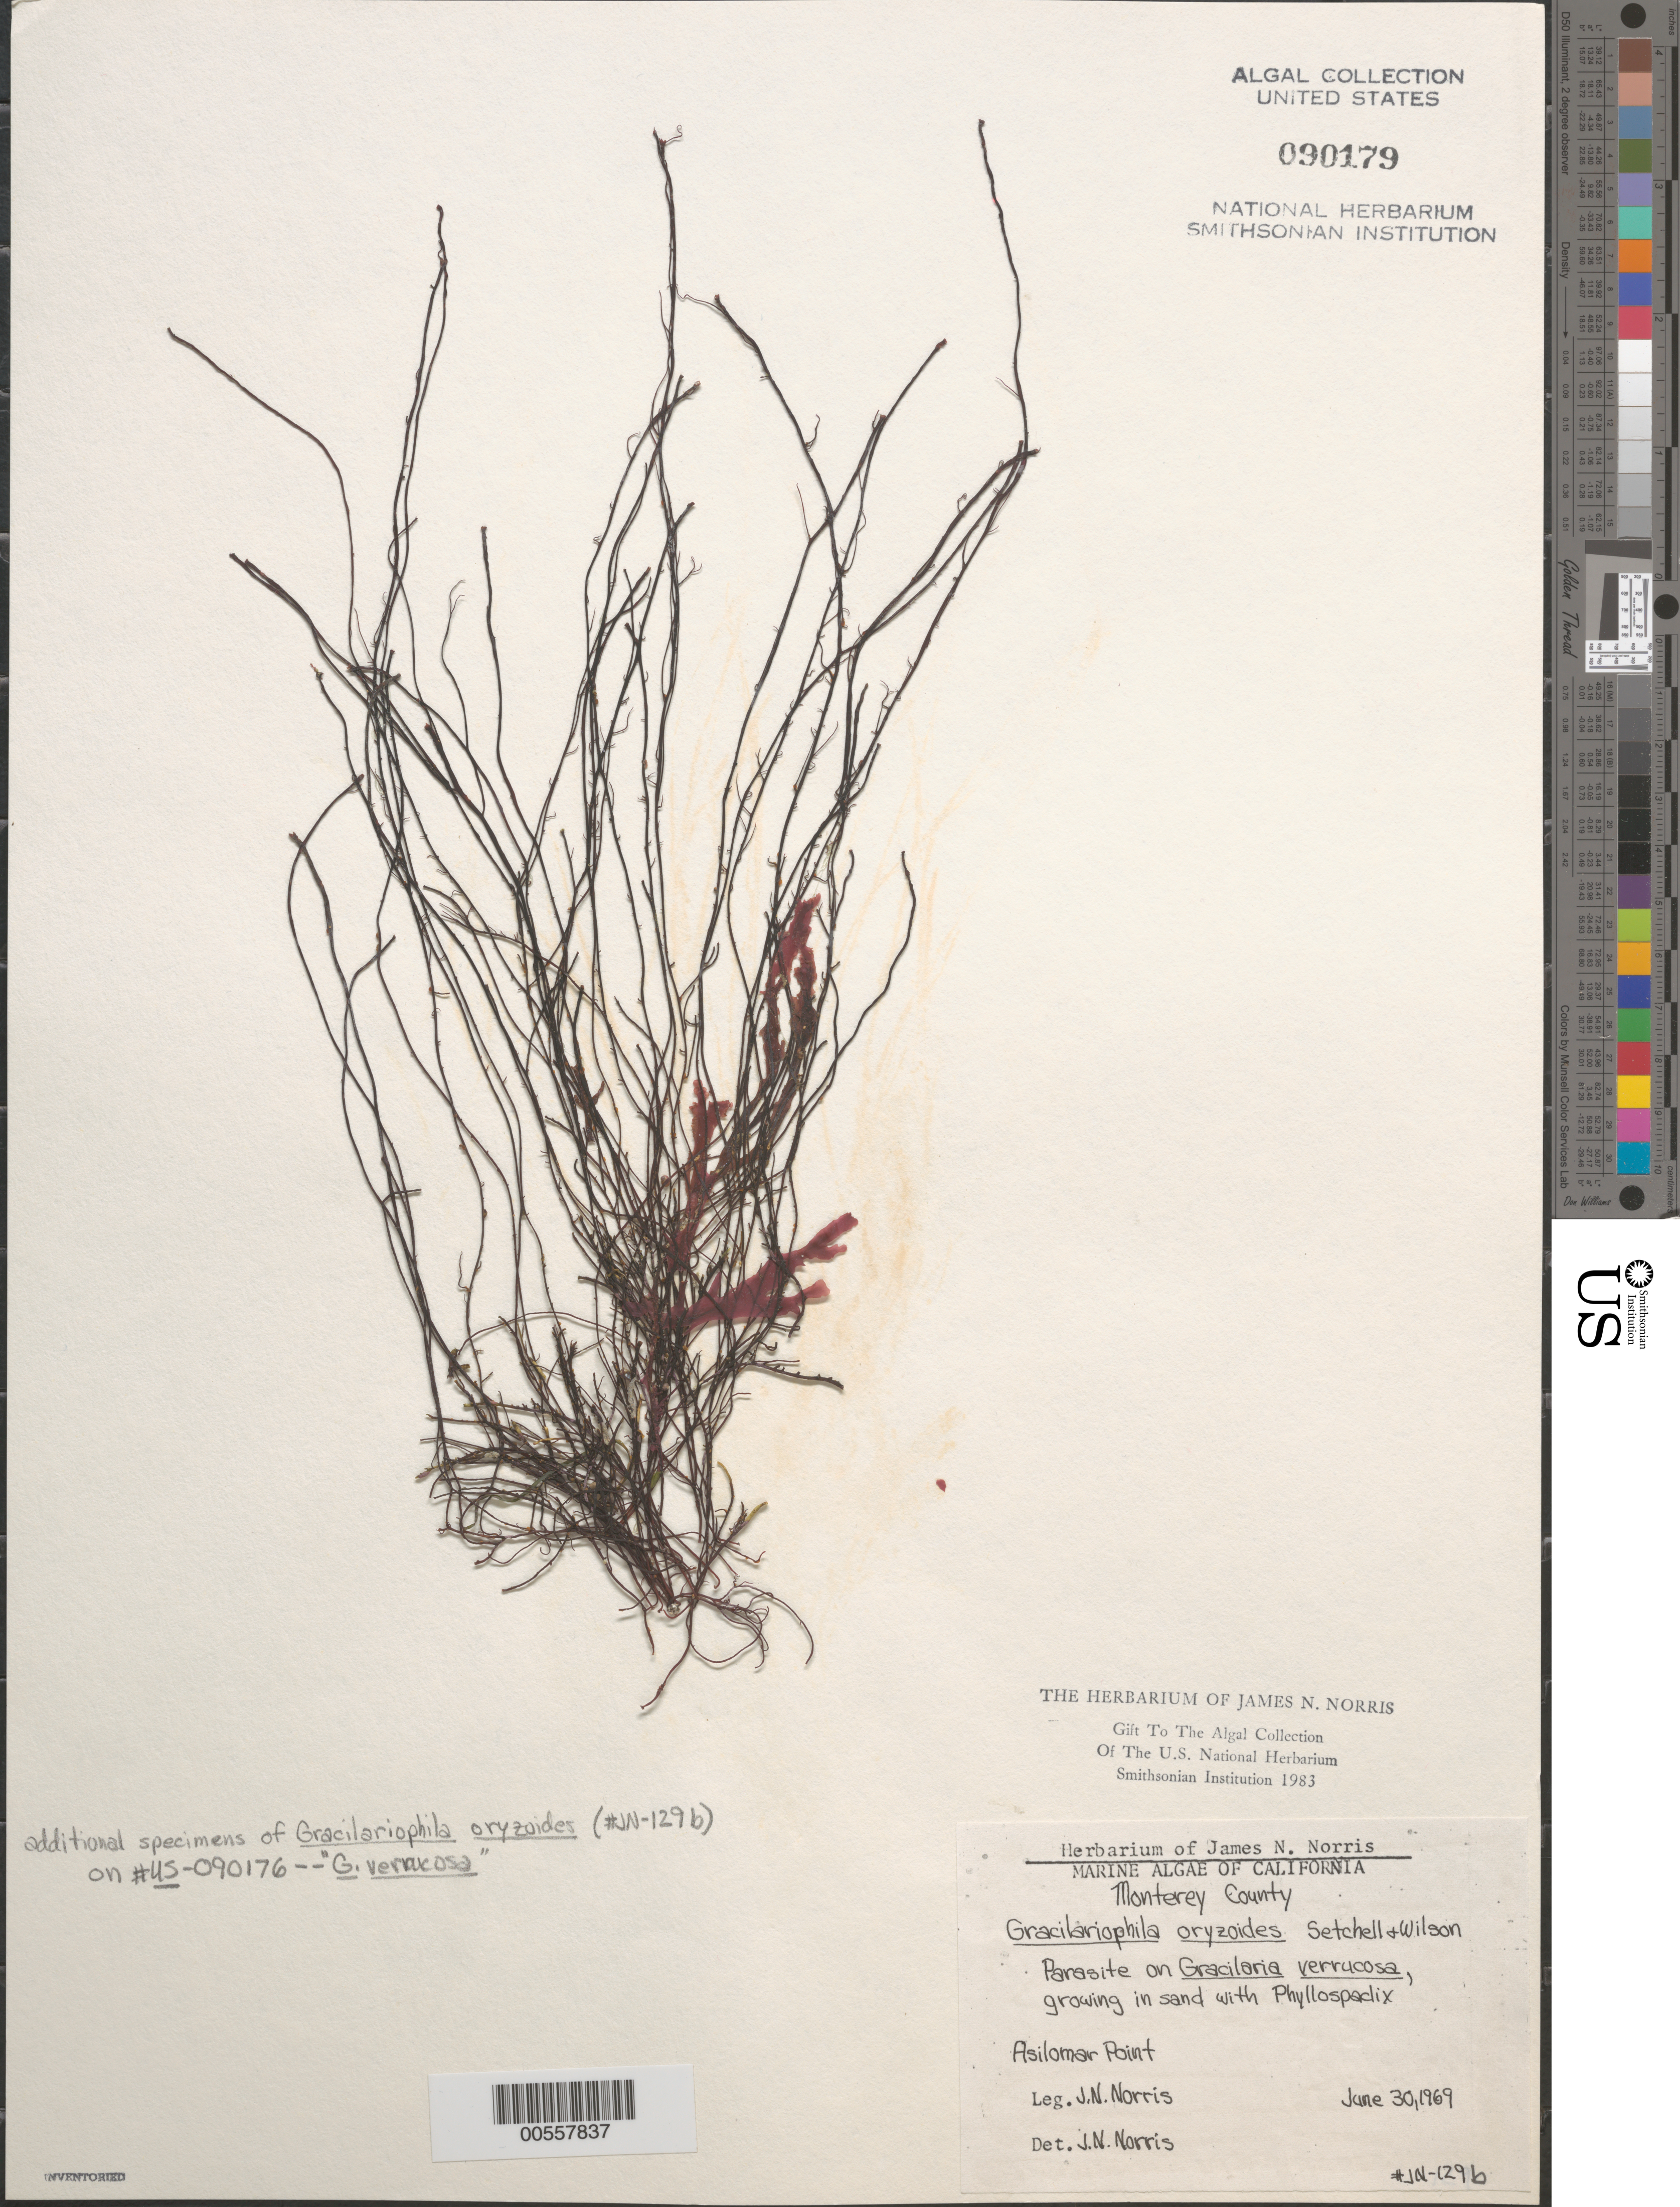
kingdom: Plantae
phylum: Rhodophyta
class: Florideophyceae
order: Gracilariales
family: Gracilariaceae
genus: Gracilariopsis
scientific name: Gracilariopsis oryzoides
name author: (Setchell & H.L.Wilson) Gurgel et al.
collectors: J. N. Norris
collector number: JN-129b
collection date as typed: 30 Jun 1969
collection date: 1969-06-30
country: United States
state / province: California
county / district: Monterey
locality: Asilomar Point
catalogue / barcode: US 90179